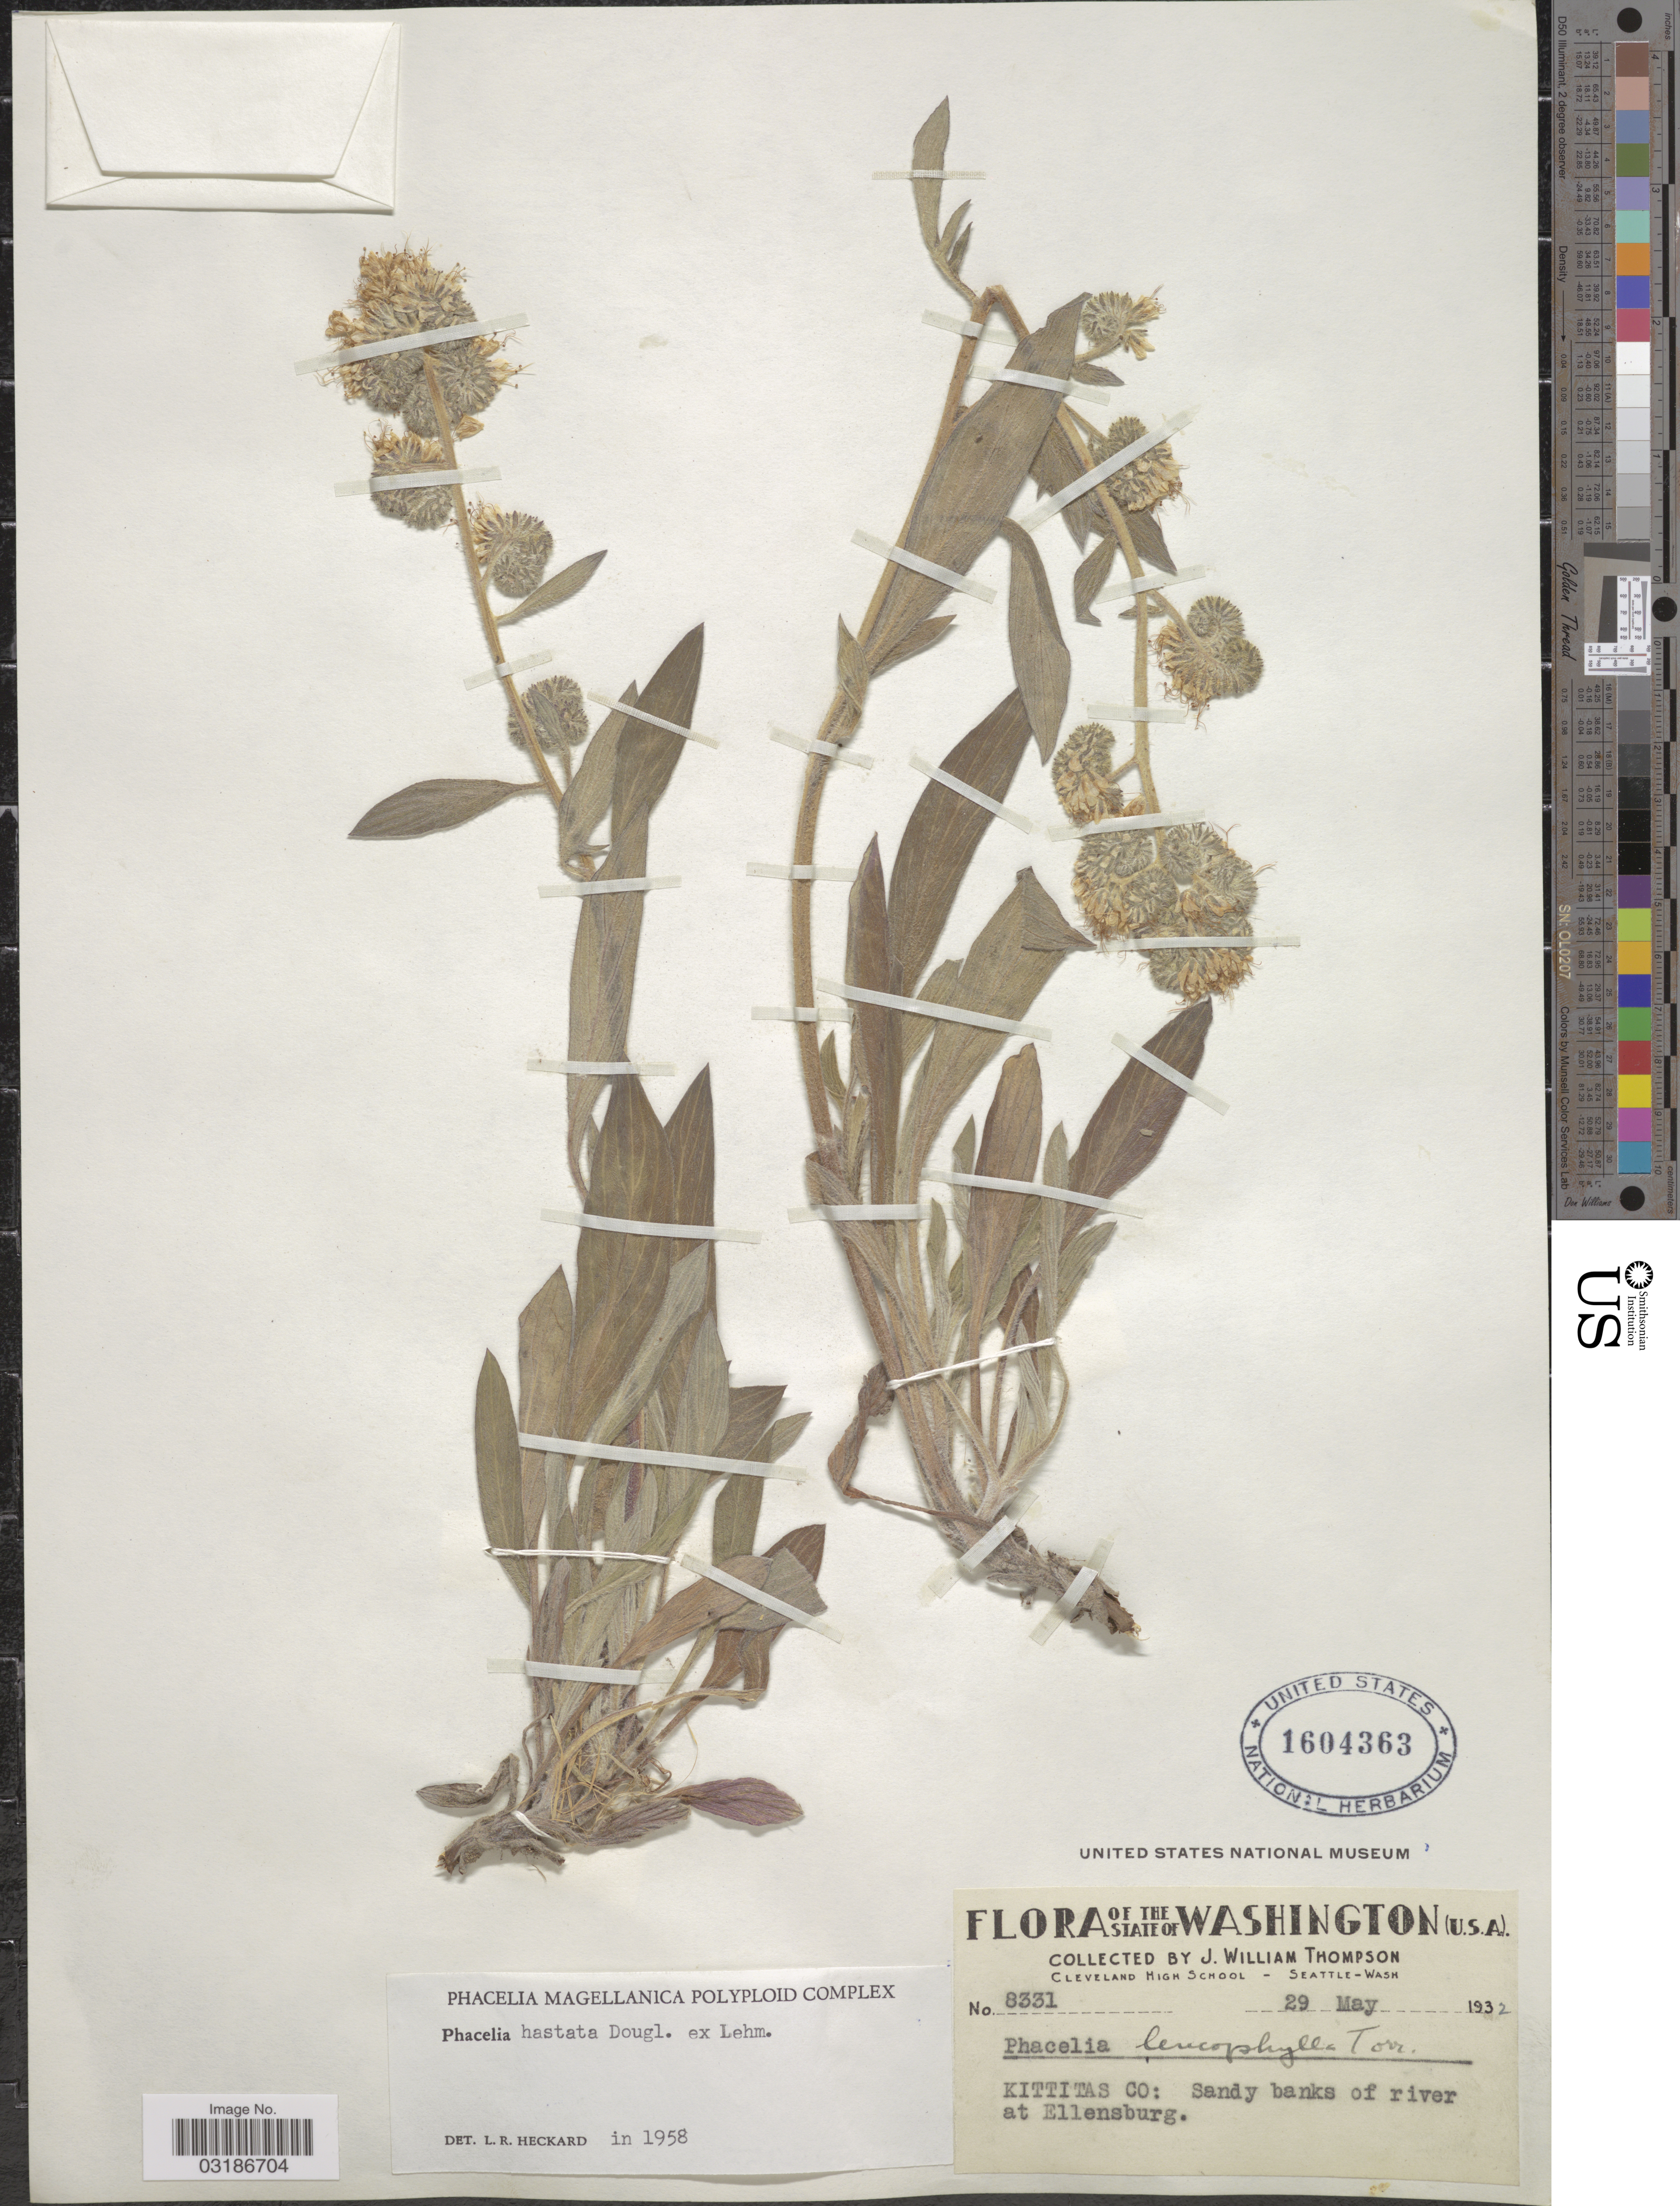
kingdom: Plantae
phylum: Tracheophyta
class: Magnoliopsida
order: Boraginales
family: Hydrophyllaceae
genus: Phacelia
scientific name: Phacelia hastata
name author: Douglas ex Lehm.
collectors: J. W. Thompson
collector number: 8331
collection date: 1932-05-29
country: United States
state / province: Washington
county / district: Kittitas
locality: Kittitas Co: Sandy banks of river at Ellensburg.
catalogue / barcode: US 1604363